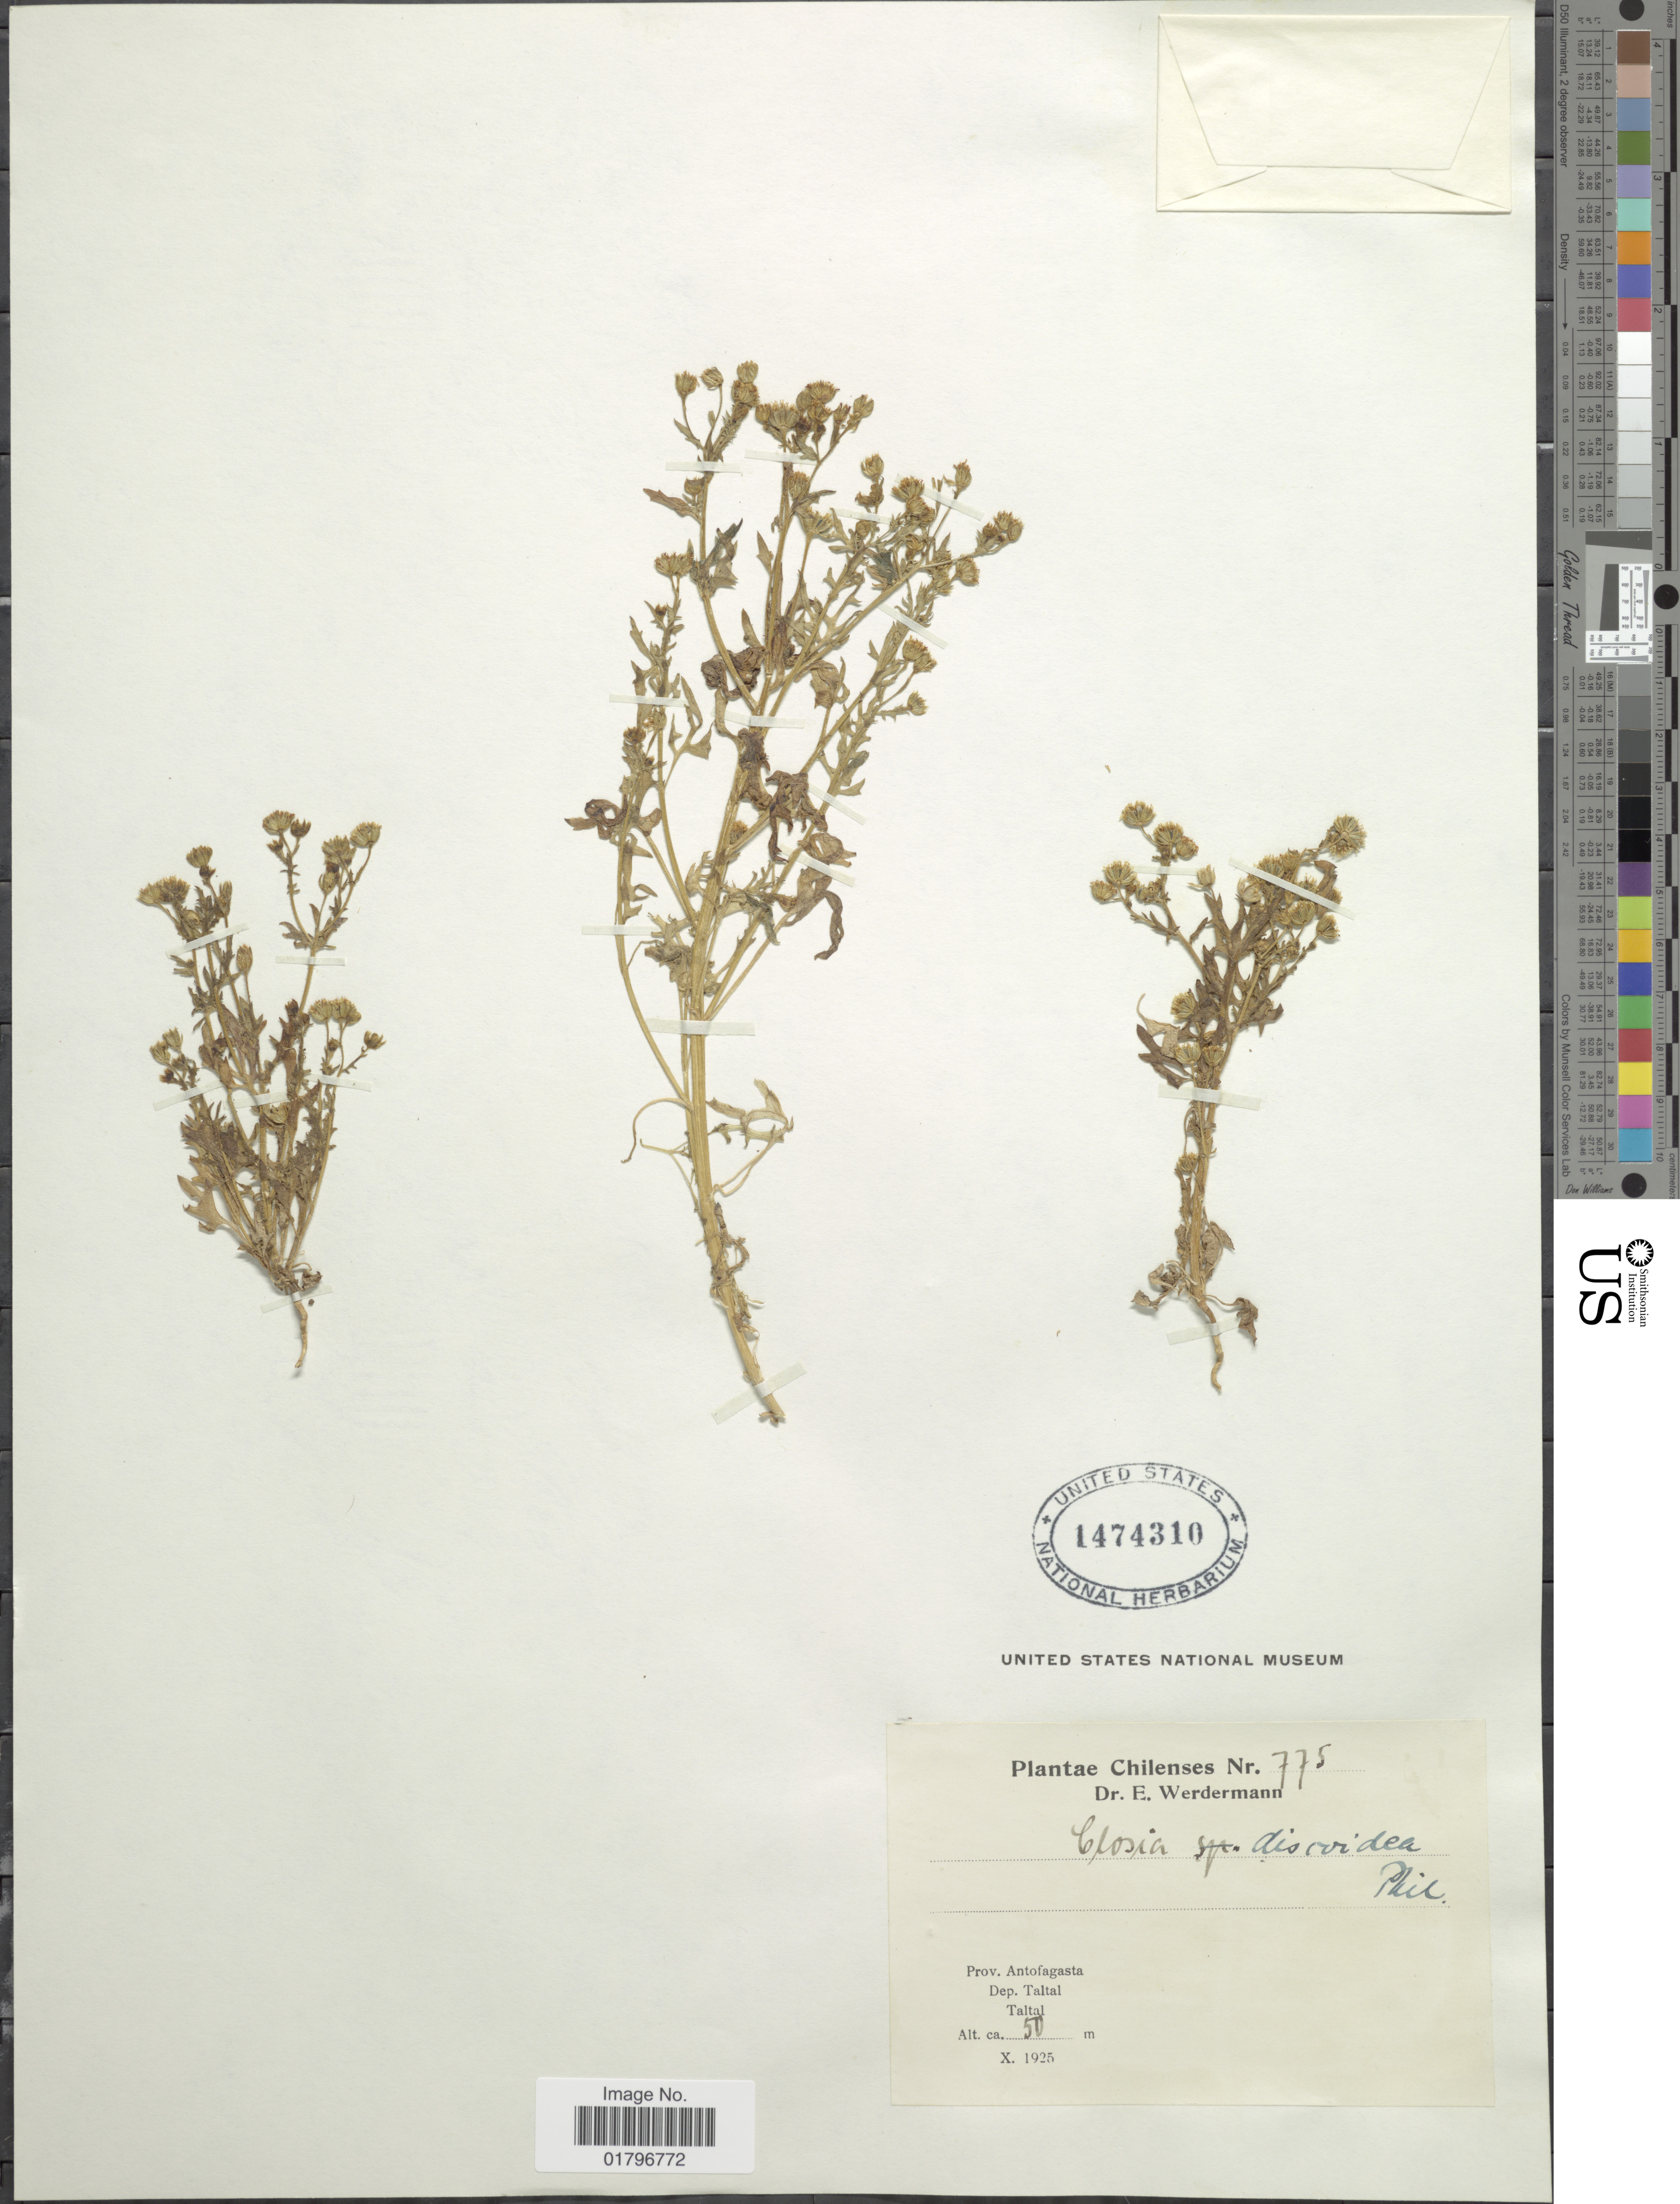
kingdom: Plantae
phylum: Tracheophyta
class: Magnoliopsida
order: Asterales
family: Asteraceae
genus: Closia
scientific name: Closia discoidea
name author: Phil.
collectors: E. Werdermann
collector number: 775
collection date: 1925-10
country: Chile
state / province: Antofagasta (II)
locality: Prov. Antofagasta. Dep. Taltal. Taltal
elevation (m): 50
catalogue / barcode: US 1474310